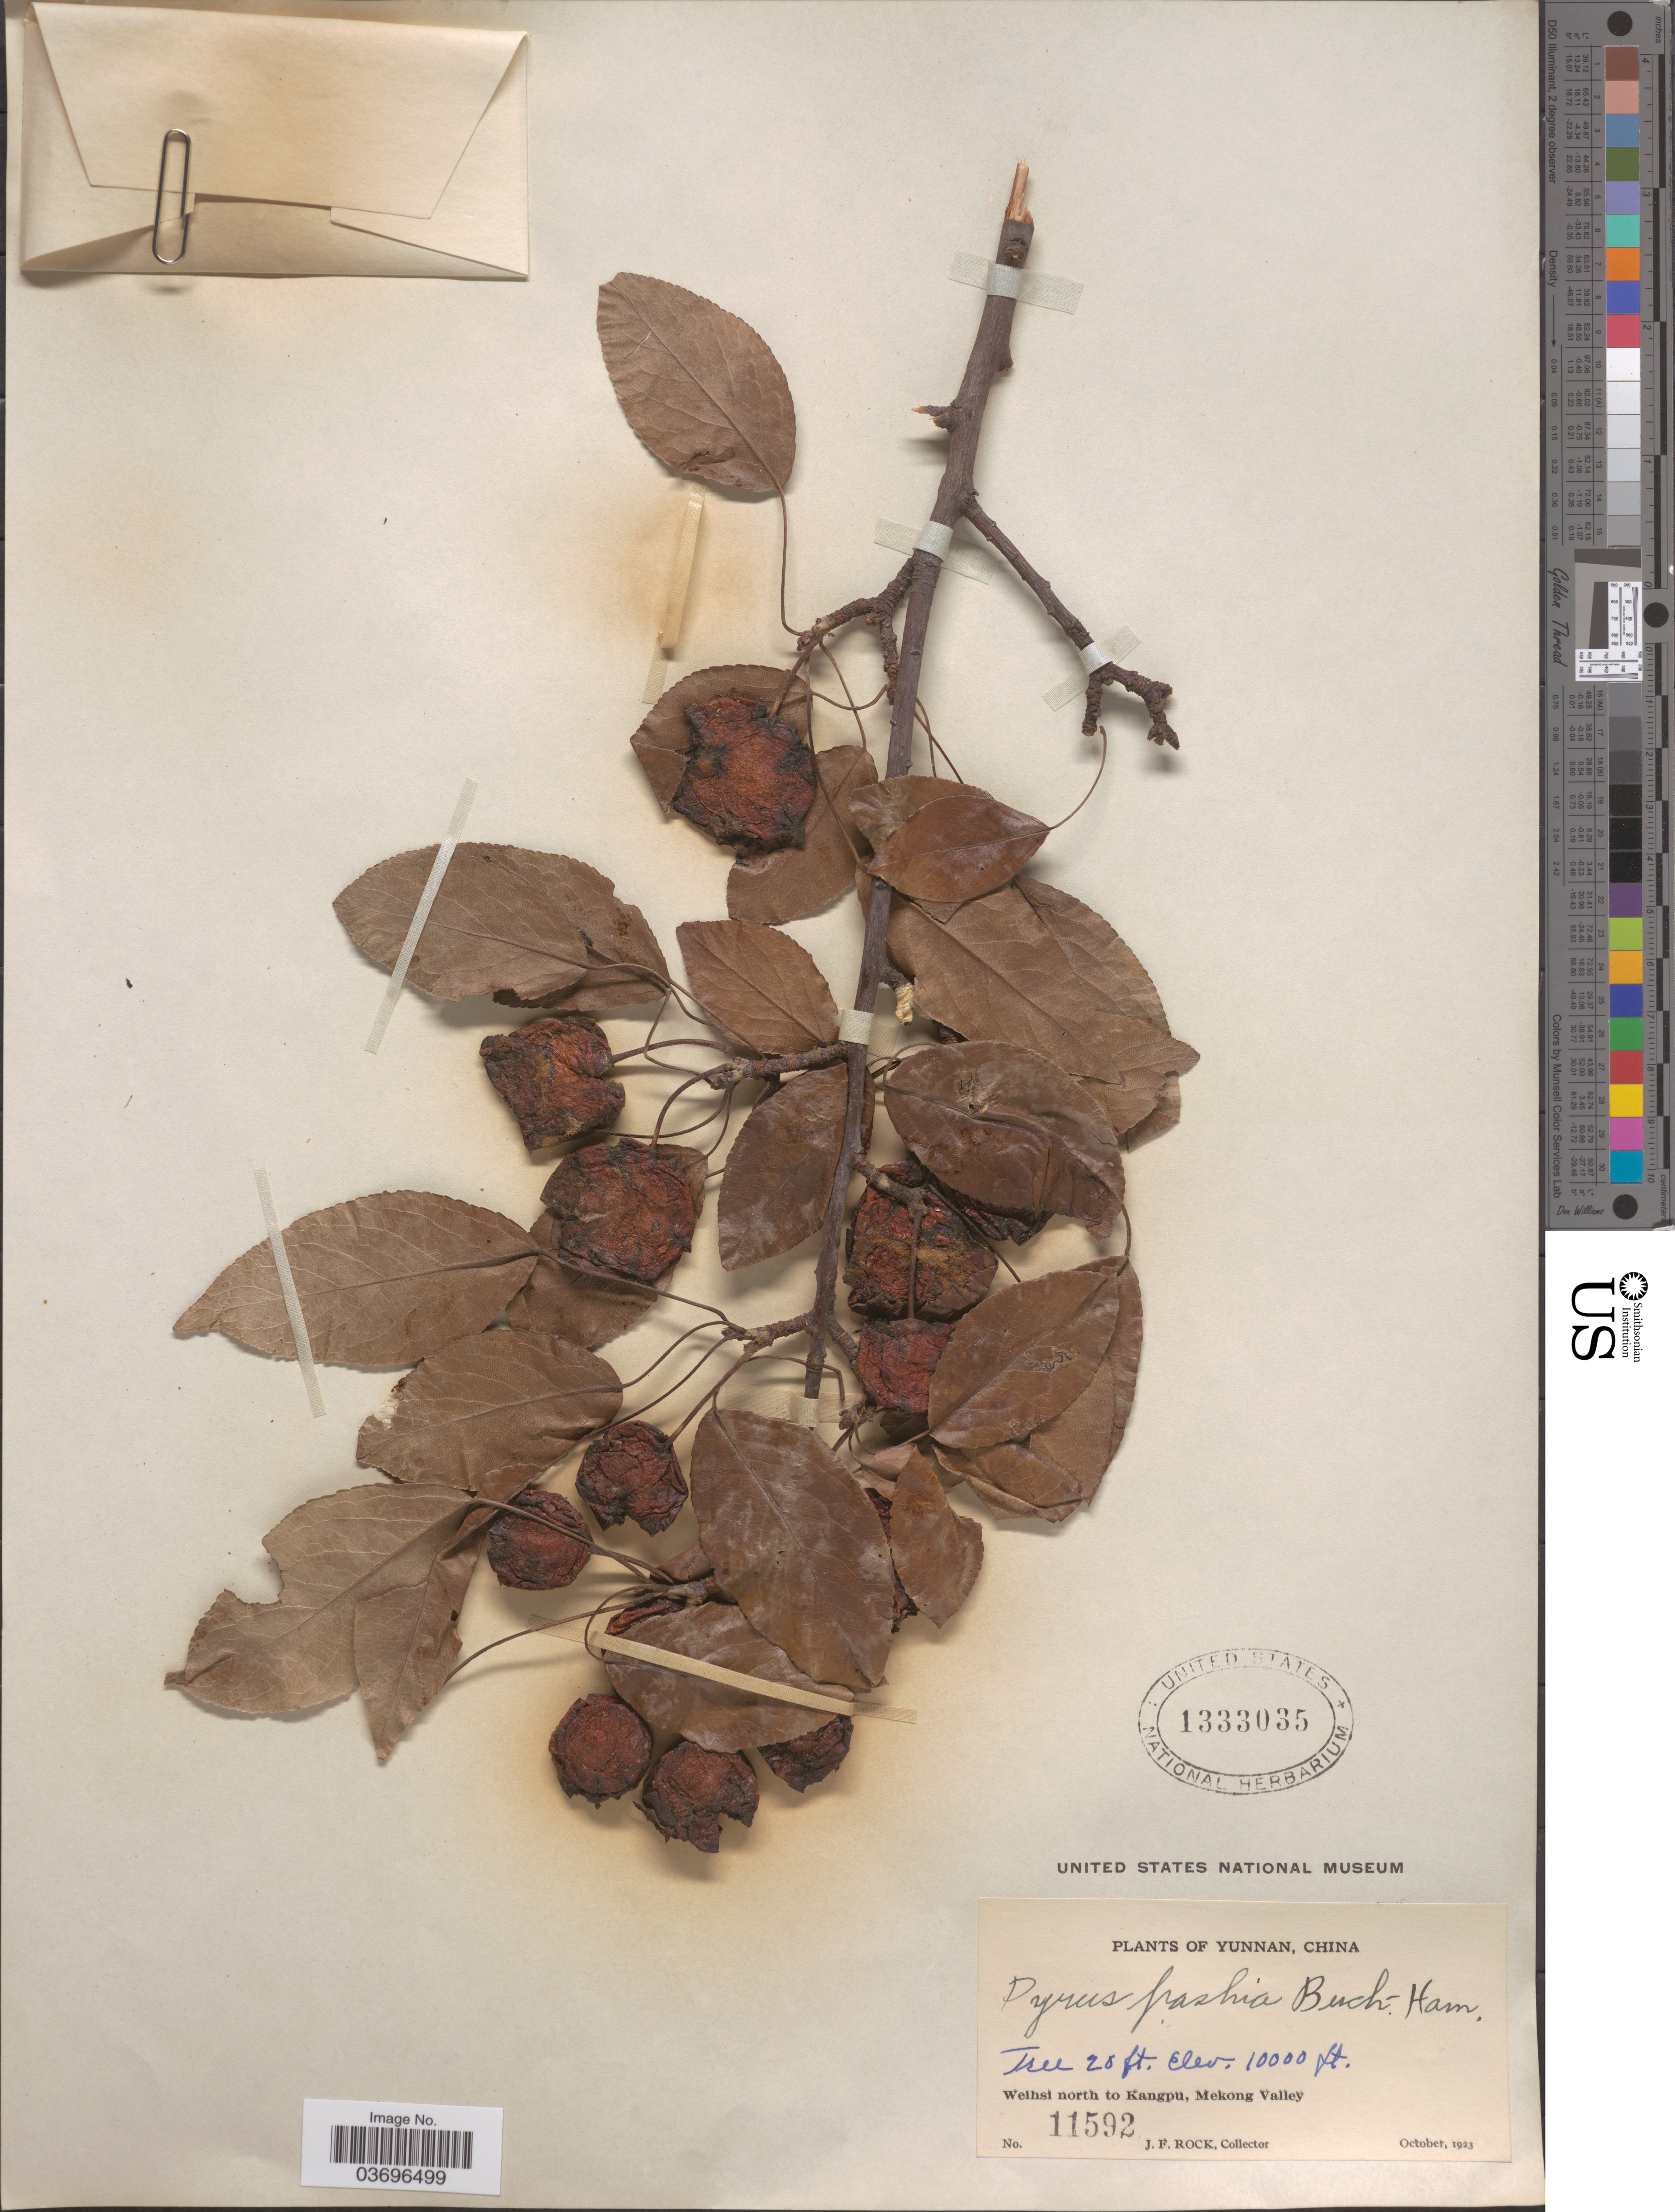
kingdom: Plantae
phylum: Tracheophyta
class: Magnoliopsida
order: Rosales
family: Rosaceae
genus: Pyrus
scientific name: Pyrus pashia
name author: Buch.-Ham. ex D. Don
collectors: J. Rock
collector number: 11592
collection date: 1923-10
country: China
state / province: Yunnan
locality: Weihsi north to Kangpu, Mekong Valley.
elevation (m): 3048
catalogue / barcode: US 1333035